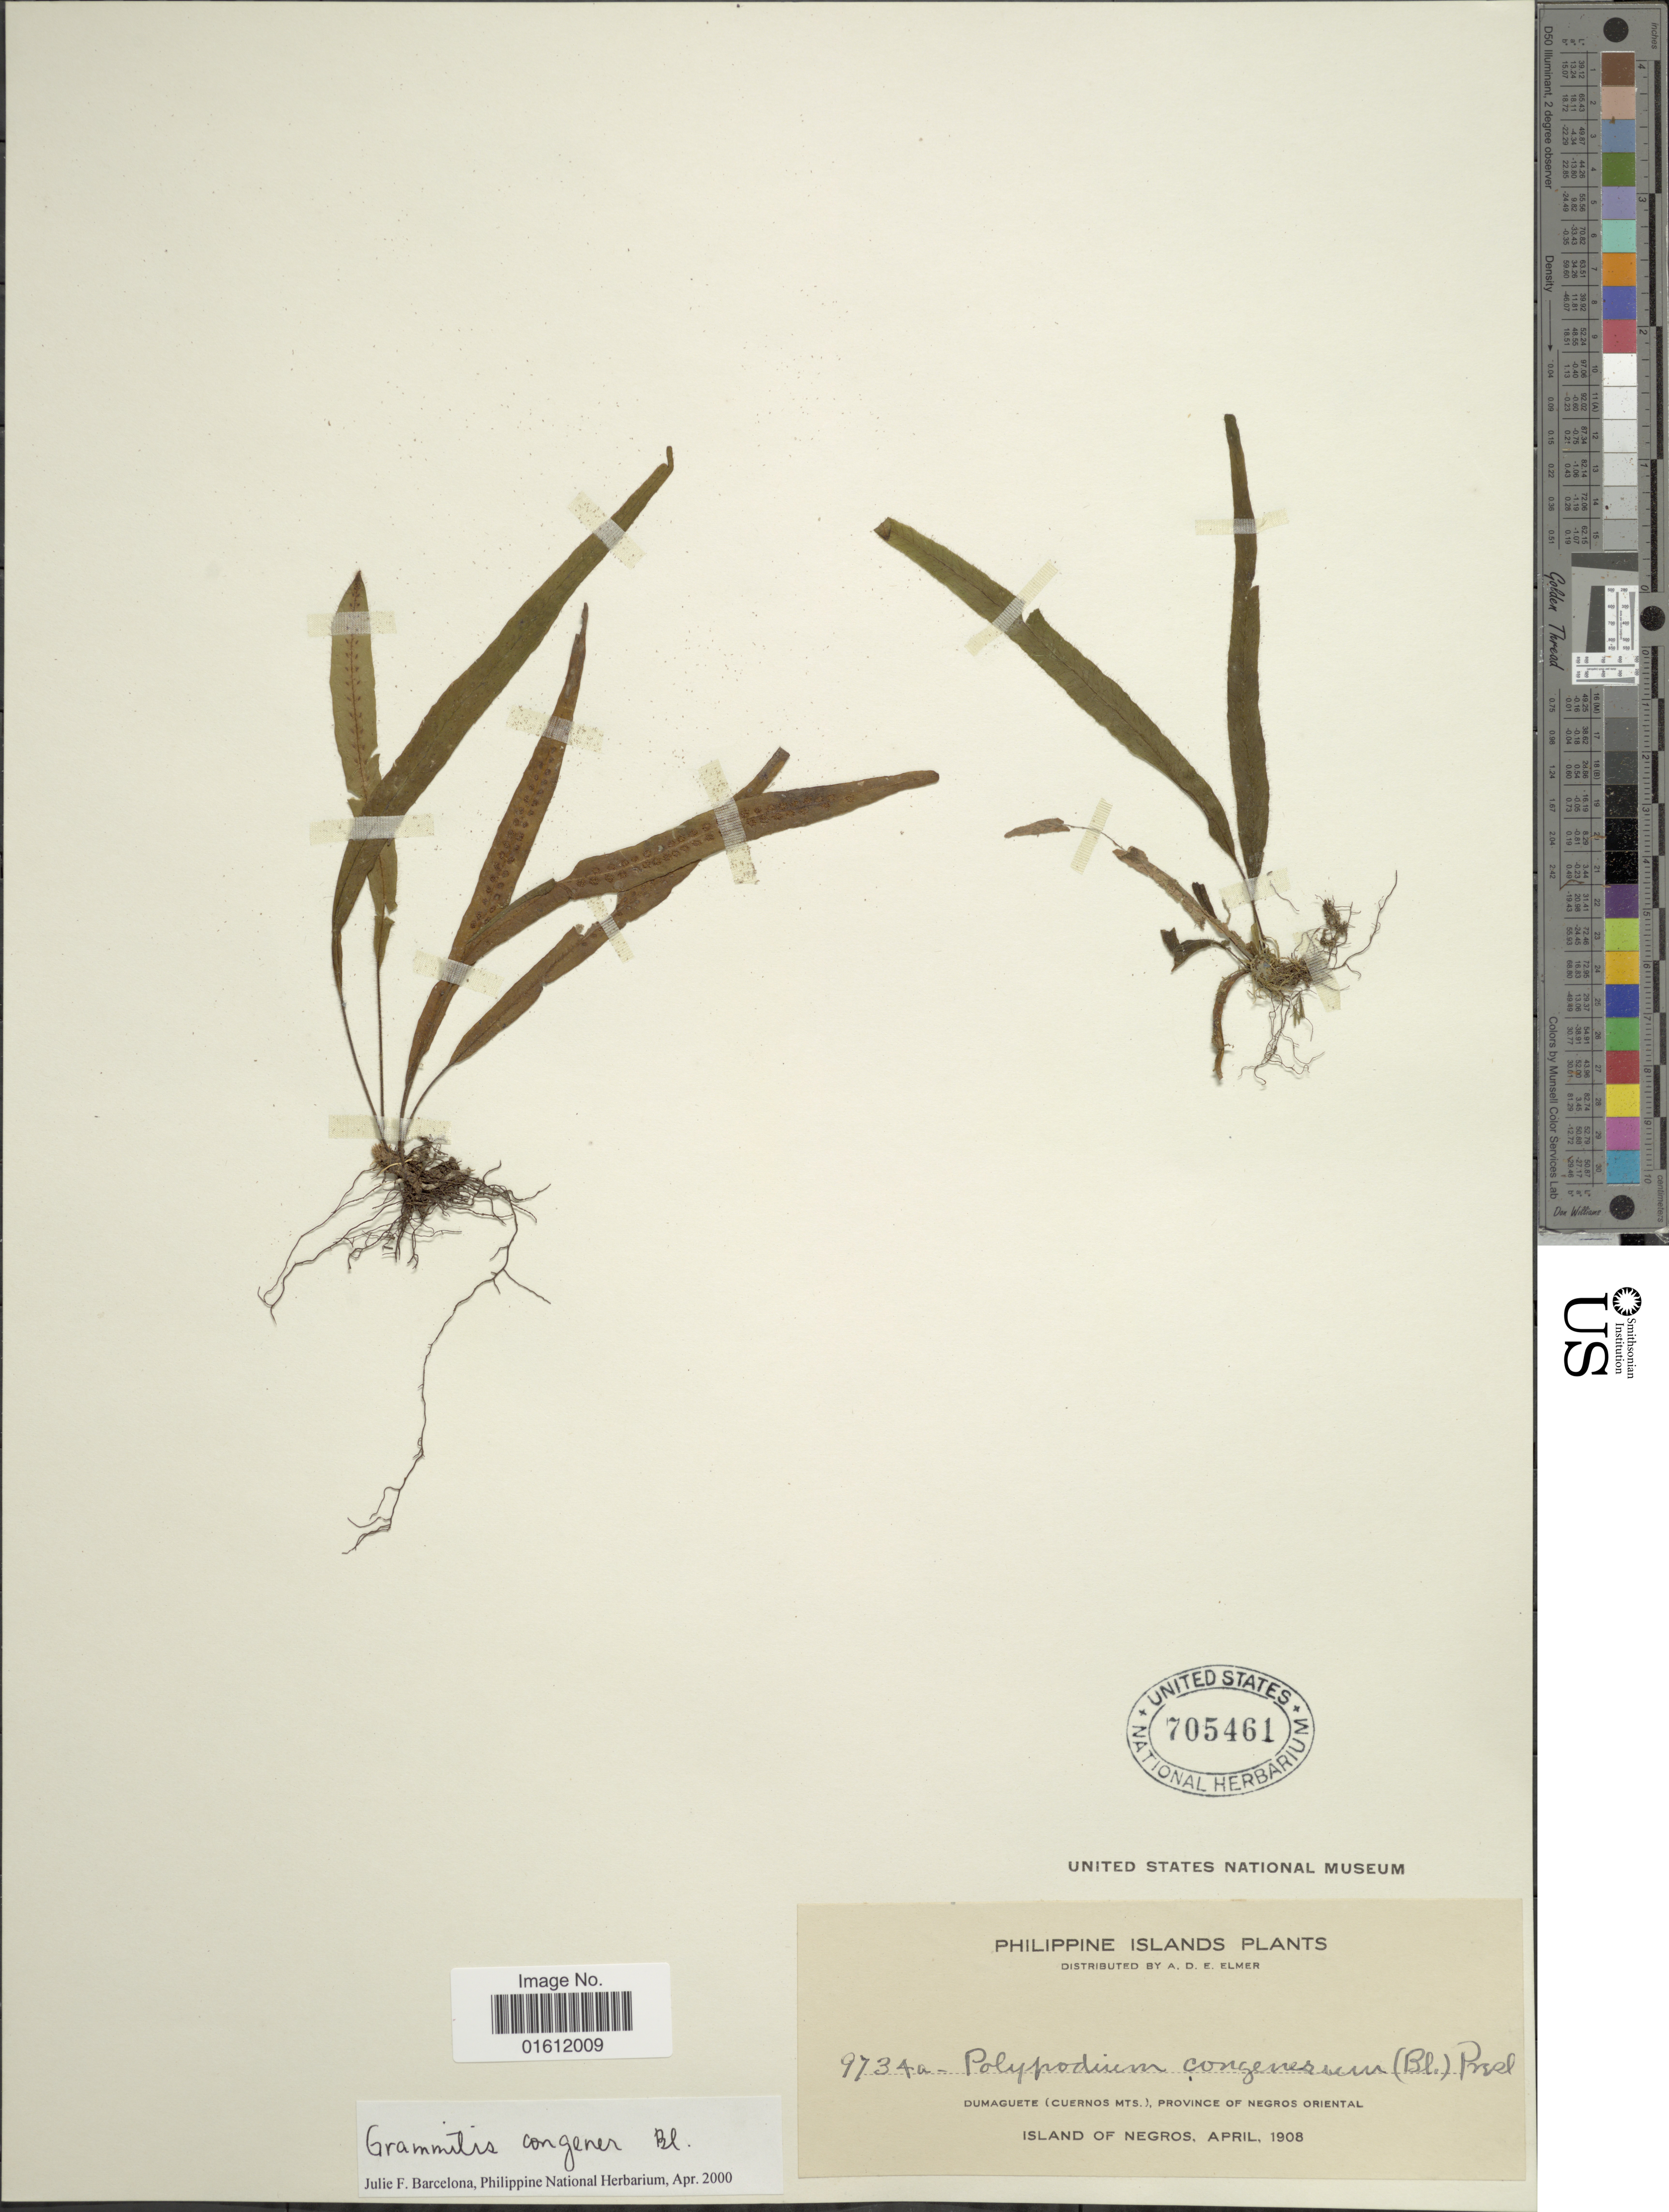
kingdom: Plantae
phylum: Tracheophyta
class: Polypodiopsida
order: Polypodiales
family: Polypodiaceae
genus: Oreogrammitis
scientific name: Oreogrammitis congener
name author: (Blume) Parris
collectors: A. D. E. Elmer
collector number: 9734a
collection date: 1908-04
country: Philippines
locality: Phillipine Islands, Dumaguete (Cuernos Mts.), Province of Negros Oriental, island of Negros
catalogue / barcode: US 705461